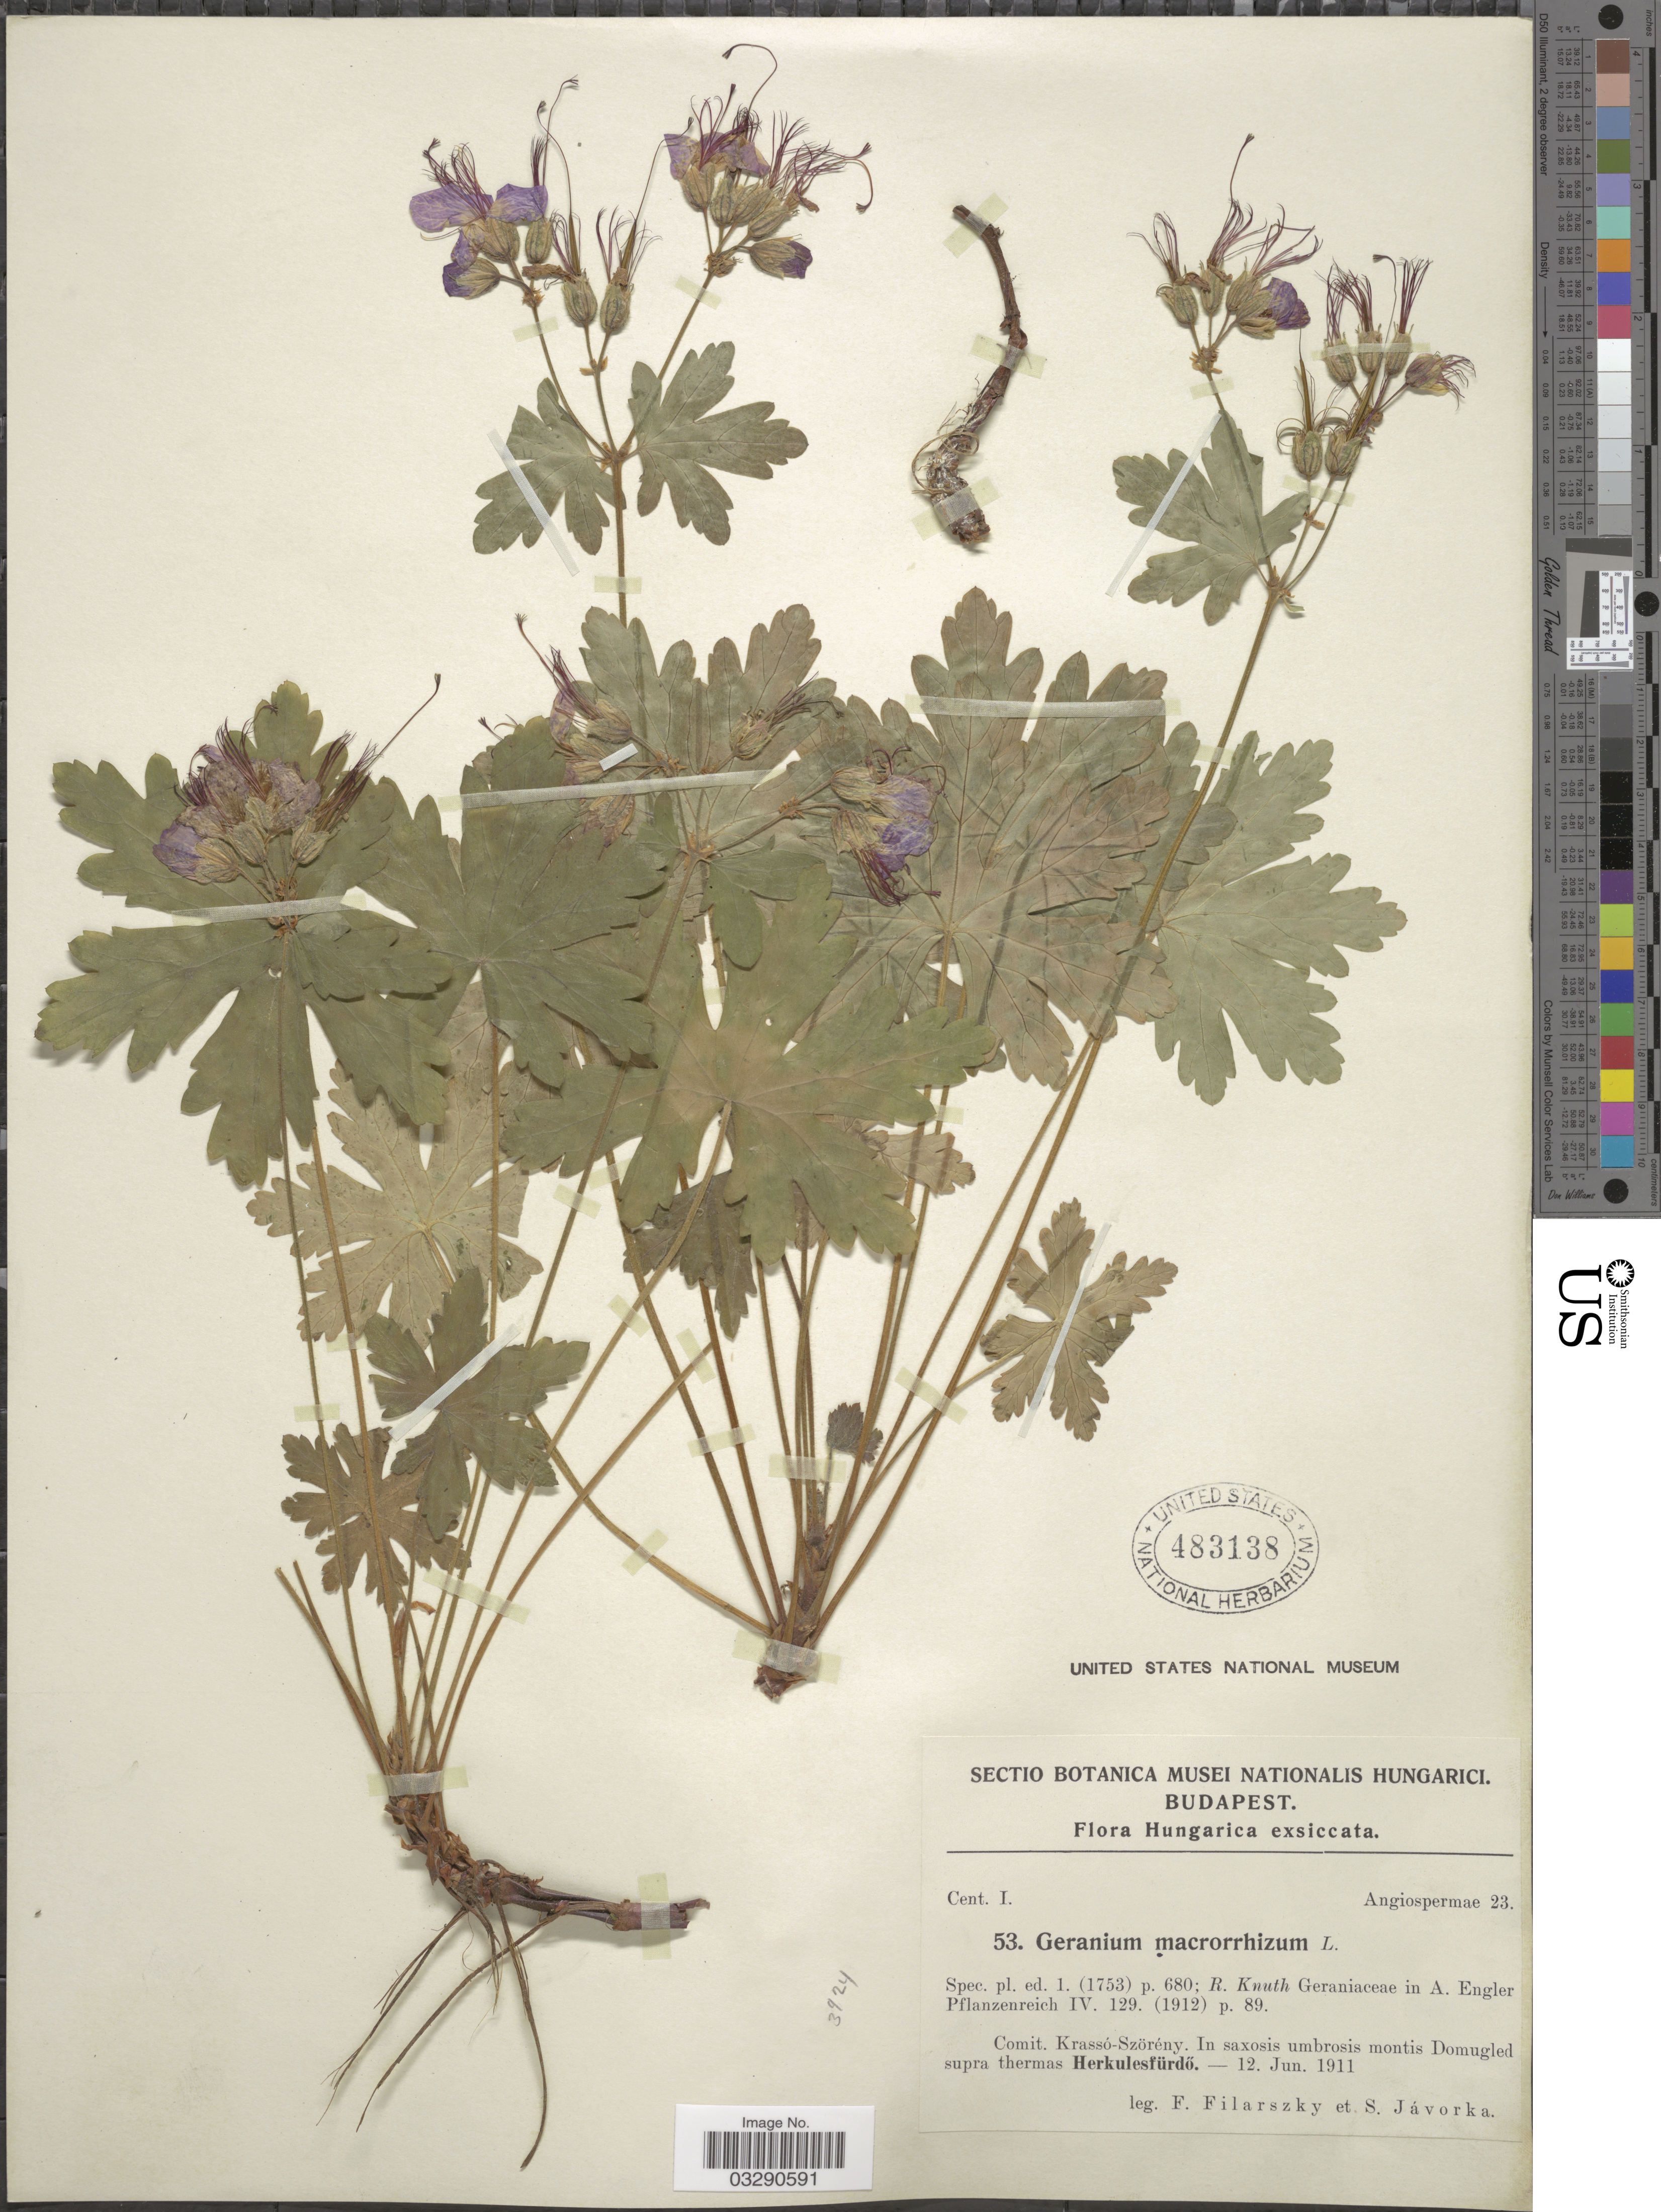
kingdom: Plantae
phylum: Tracheophyta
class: Magnoliopsida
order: Geraniales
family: Geraniaceae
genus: Geranium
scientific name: Geranium macrorrhizum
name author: L.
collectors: F. Filarszky & S. Javorka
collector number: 53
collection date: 1911-06-12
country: Hungary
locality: Comit. Krassó-Szörény. In saxosis umbrosis montis Domugled supra thermas Herkulesfürdö.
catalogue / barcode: US 483138